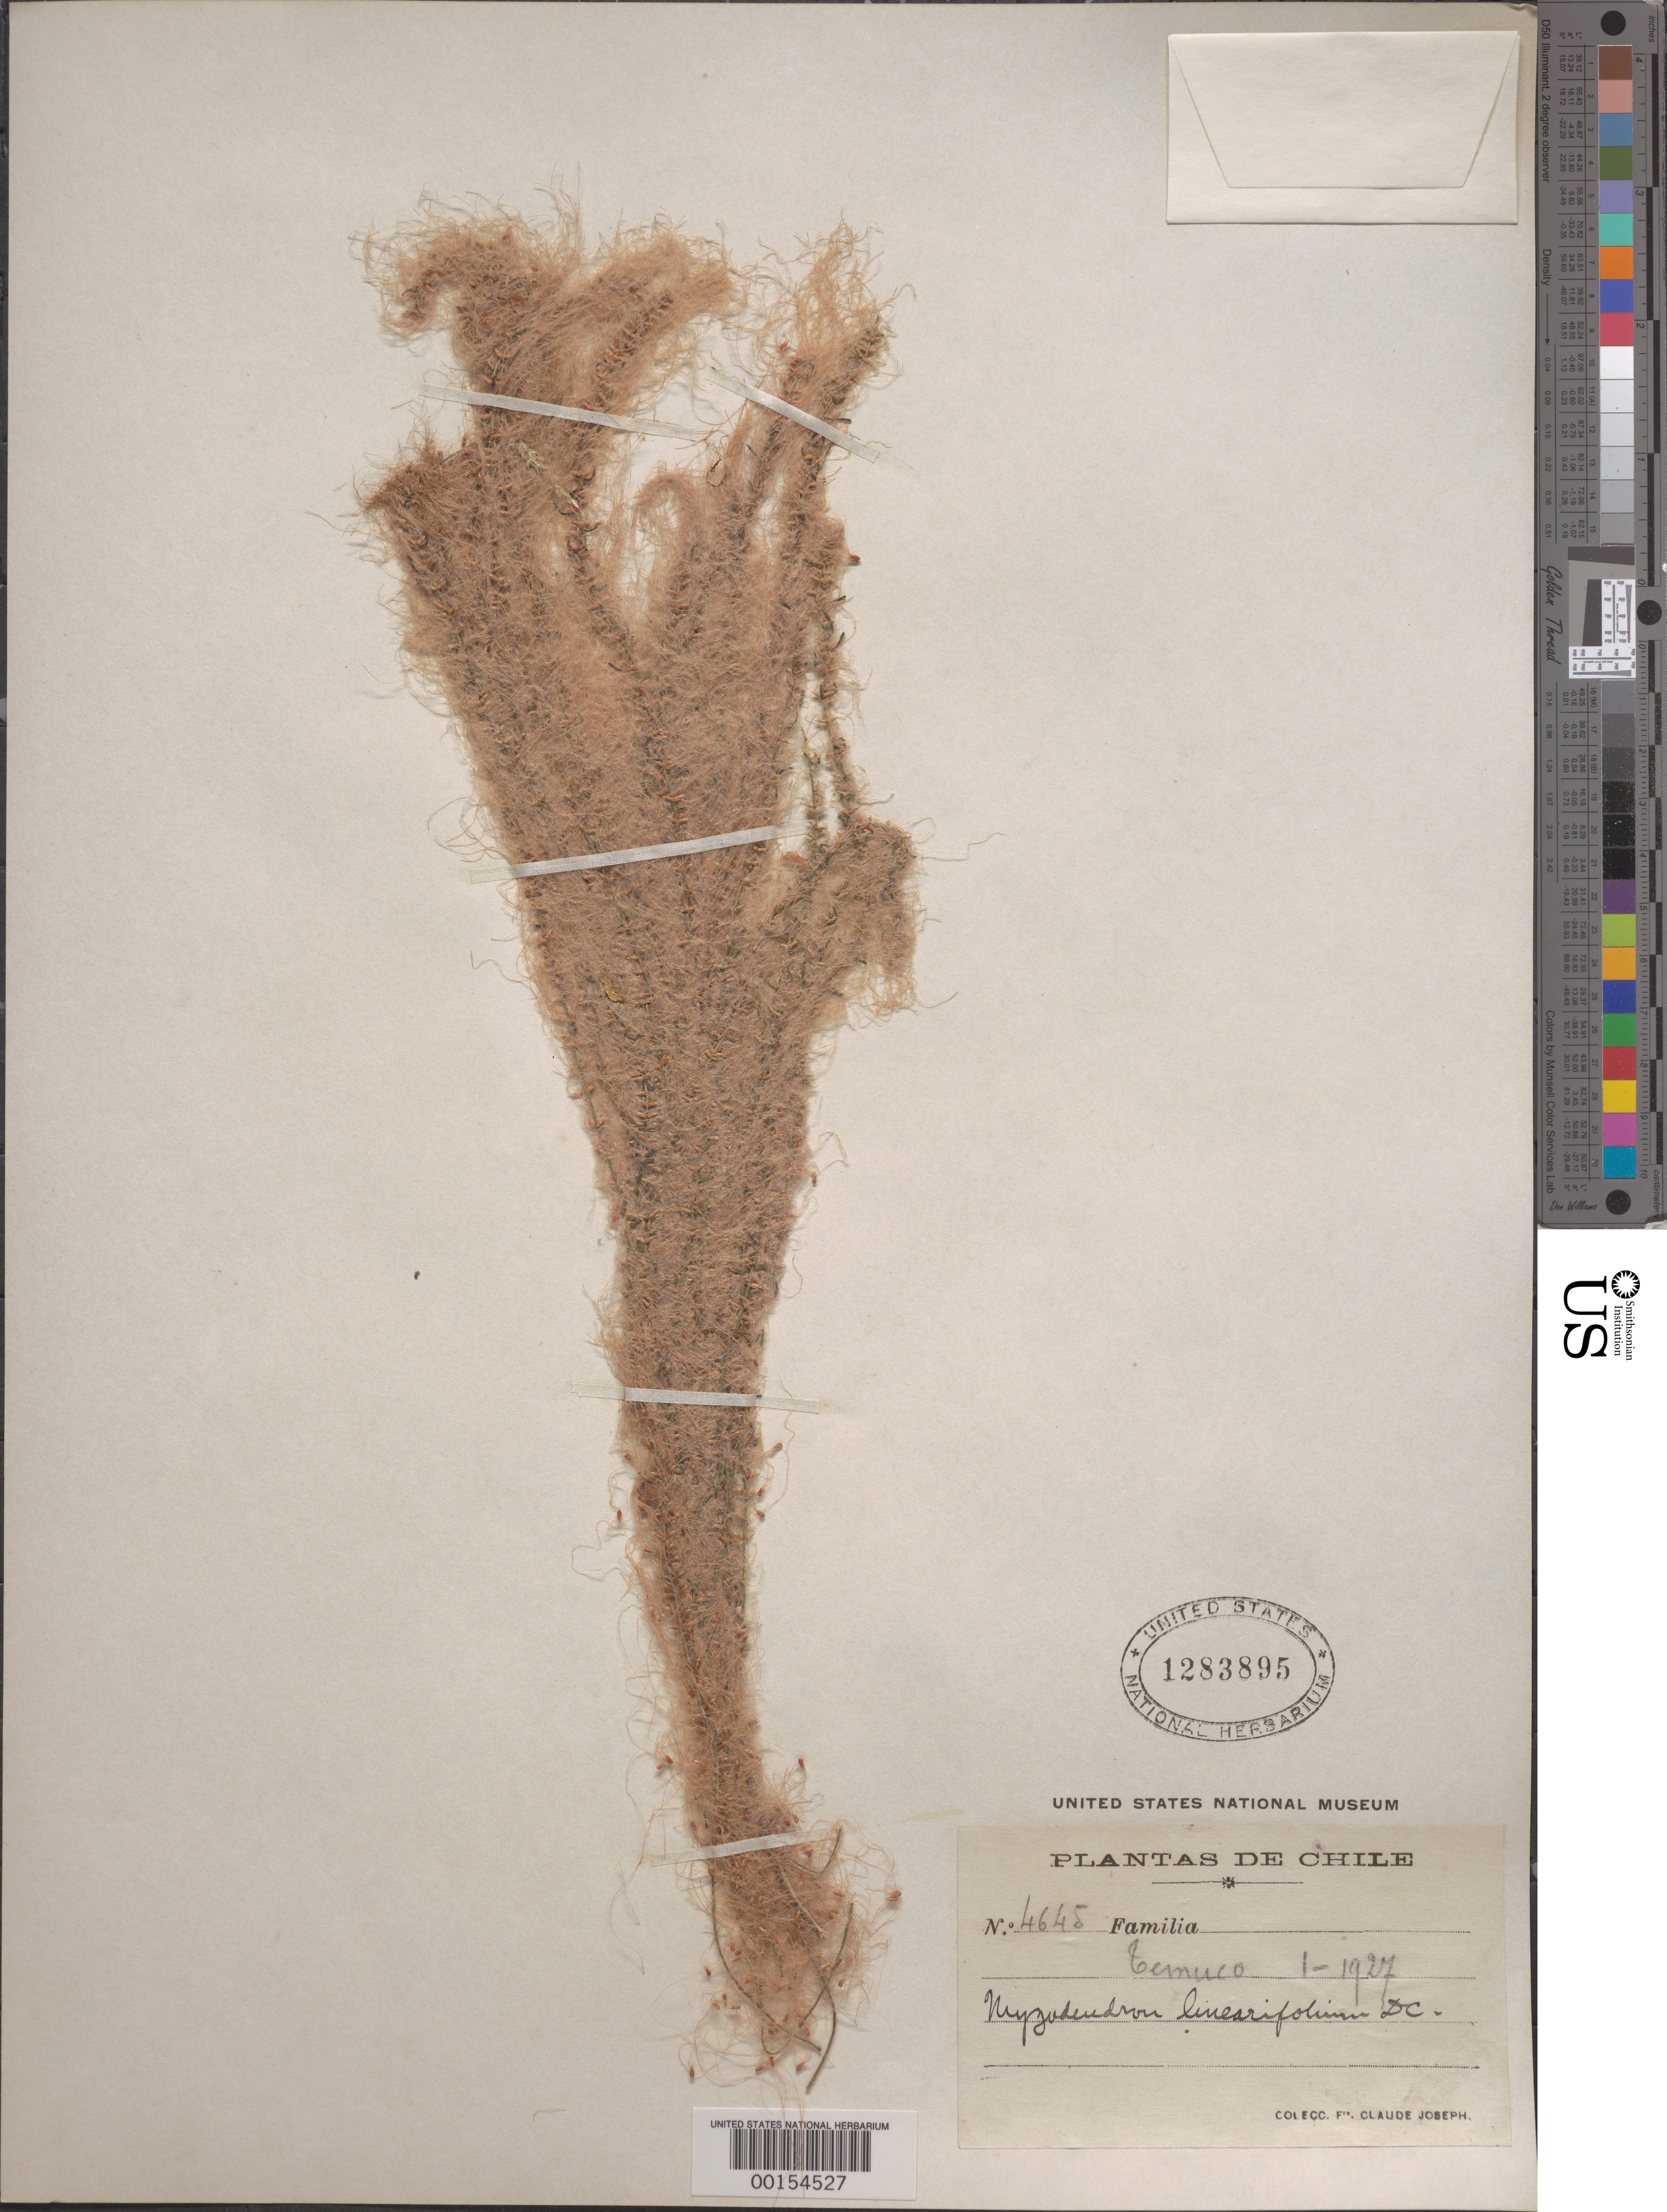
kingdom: Plantae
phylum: Tracheophyta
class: Magnoliopsida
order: Santalales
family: Misodendraceae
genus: Misodendrum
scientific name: Misodendrum linearifolium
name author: DC.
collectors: Frere Claude Joseph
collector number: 4645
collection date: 1927-01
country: Chile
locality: Temuco.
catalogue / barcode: US 1283895